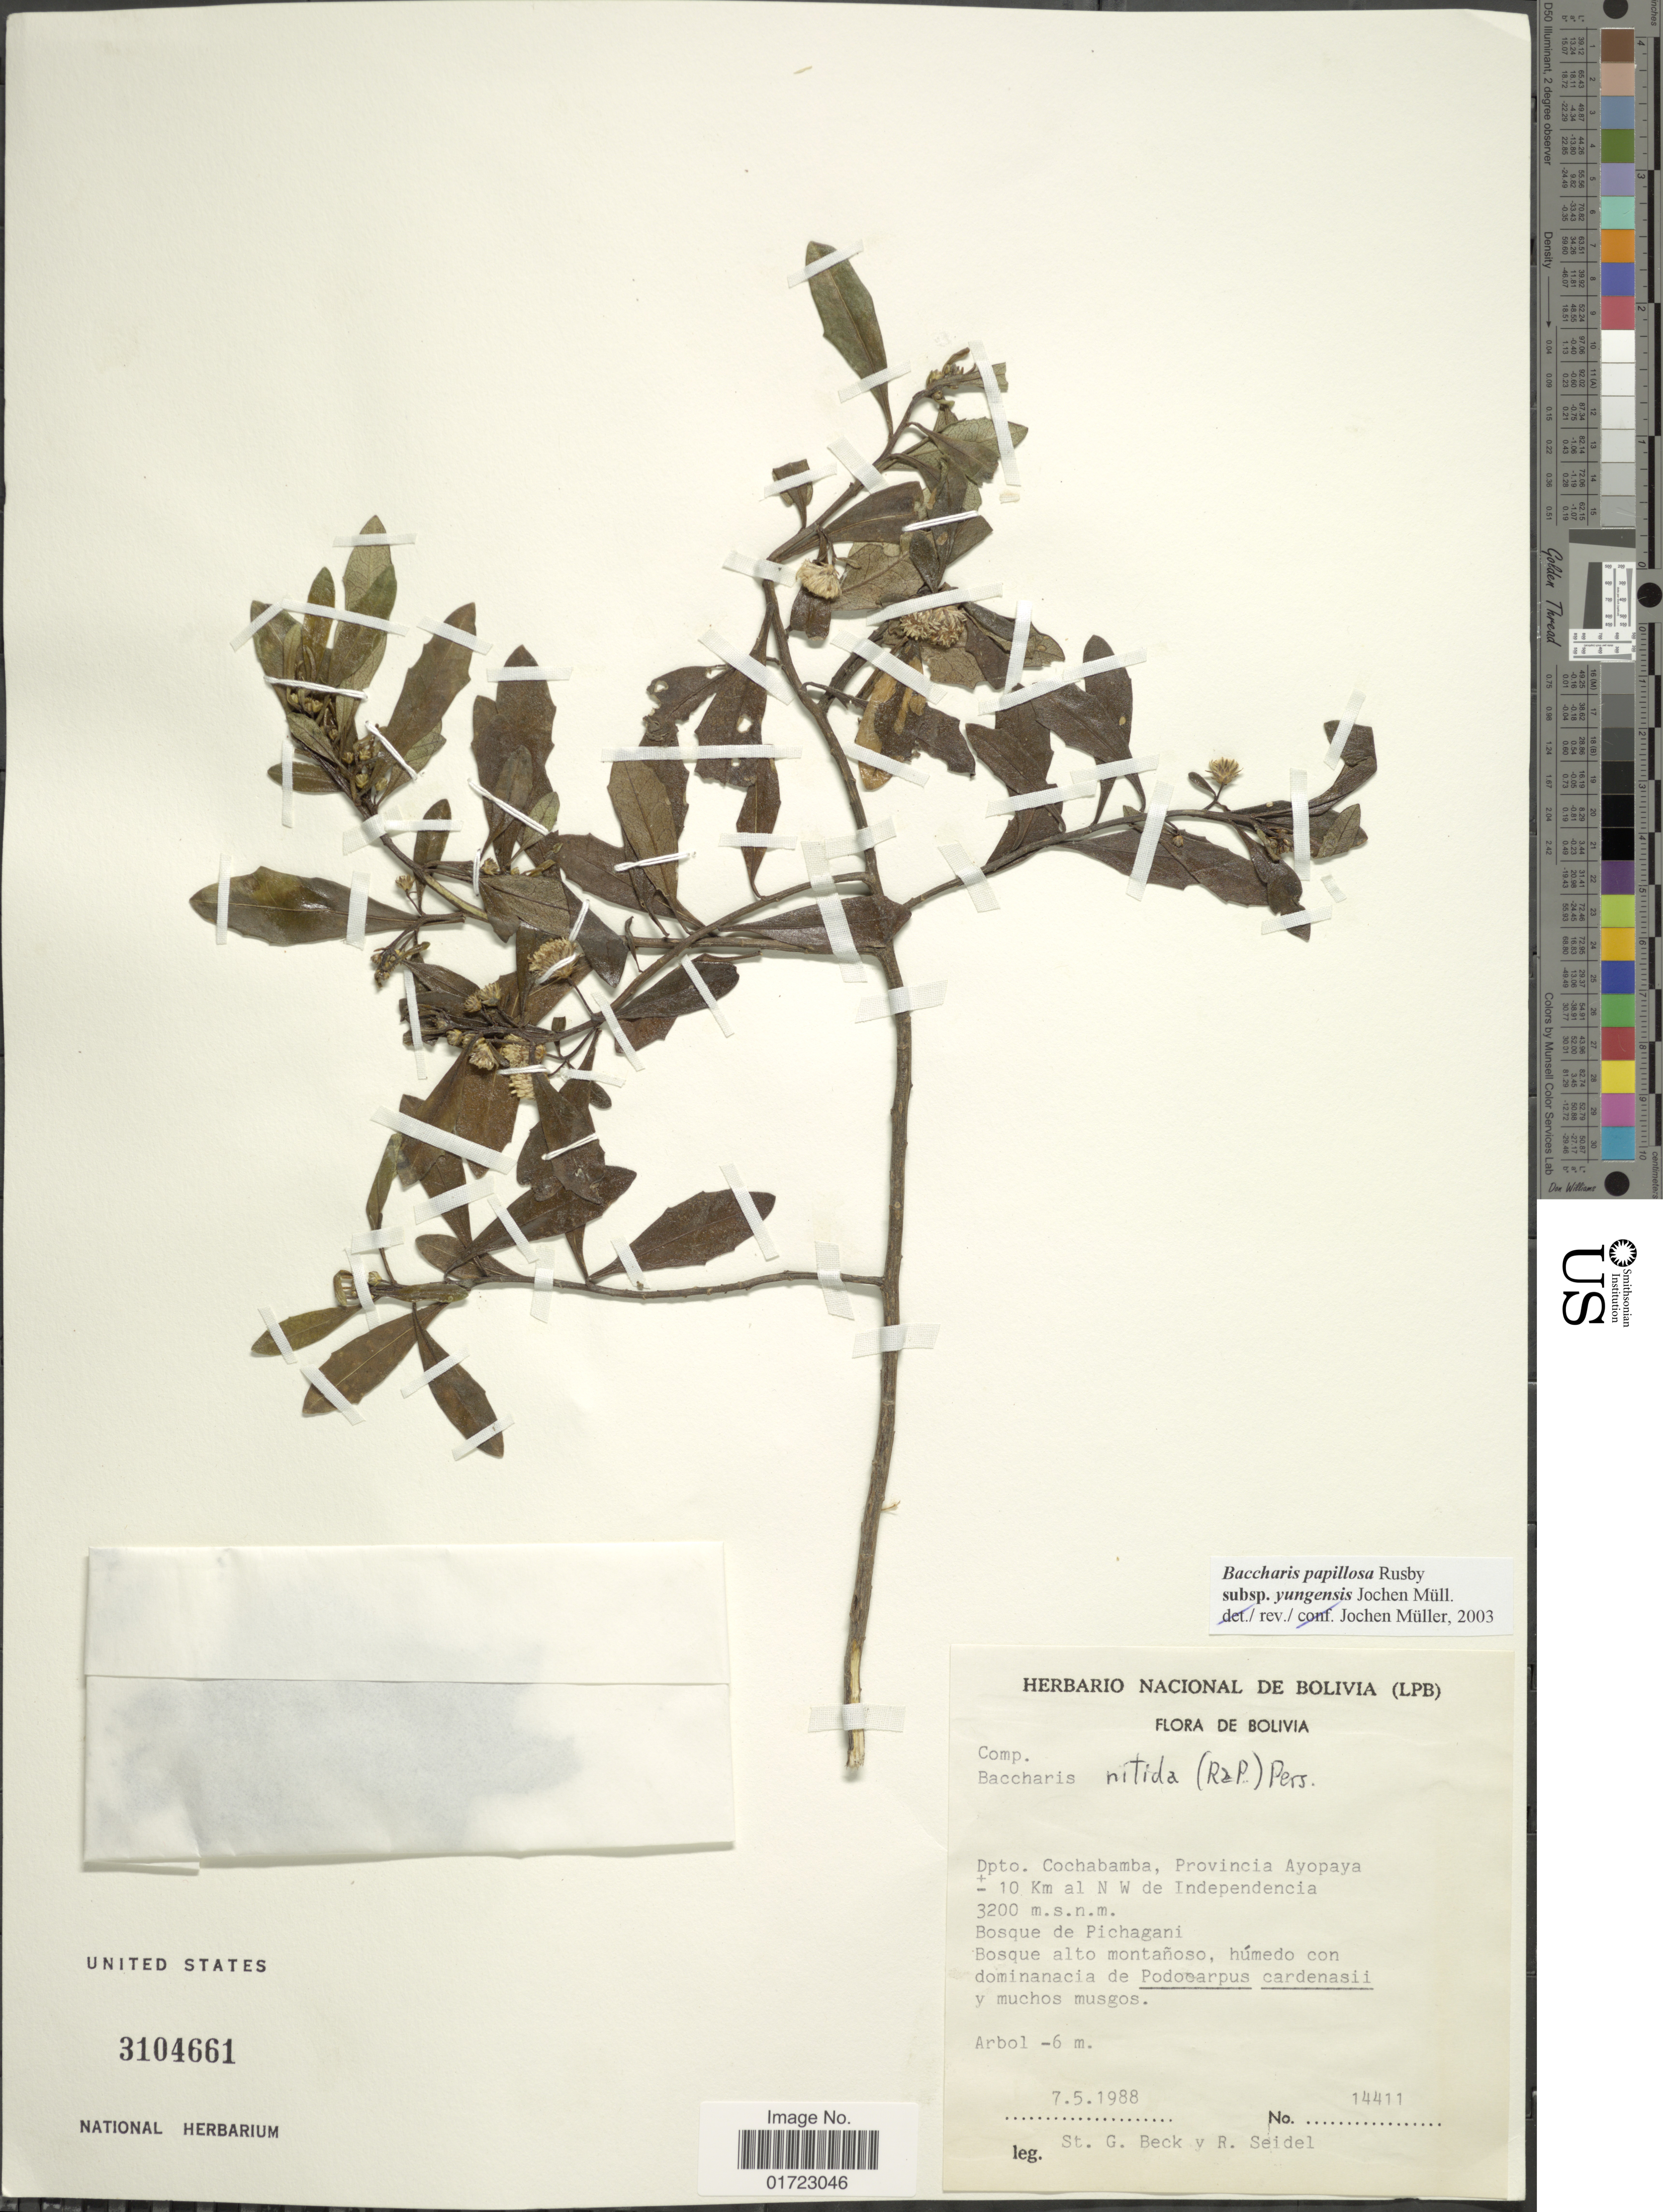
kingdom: Plantae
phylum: Tracheophyta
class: Magnoliopsida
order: Asterales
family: Asteraceae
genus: Baccharis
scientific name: Baccharis papillosa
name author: Rusby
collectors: S. G. Beck & R. Seidel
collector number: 14411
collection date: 1988-05-07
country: Bolivia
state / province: Cochabamba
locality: Provincia Ayopaya +- 10 km al N W de Independencia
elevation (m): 3200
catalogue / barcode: US 3104661